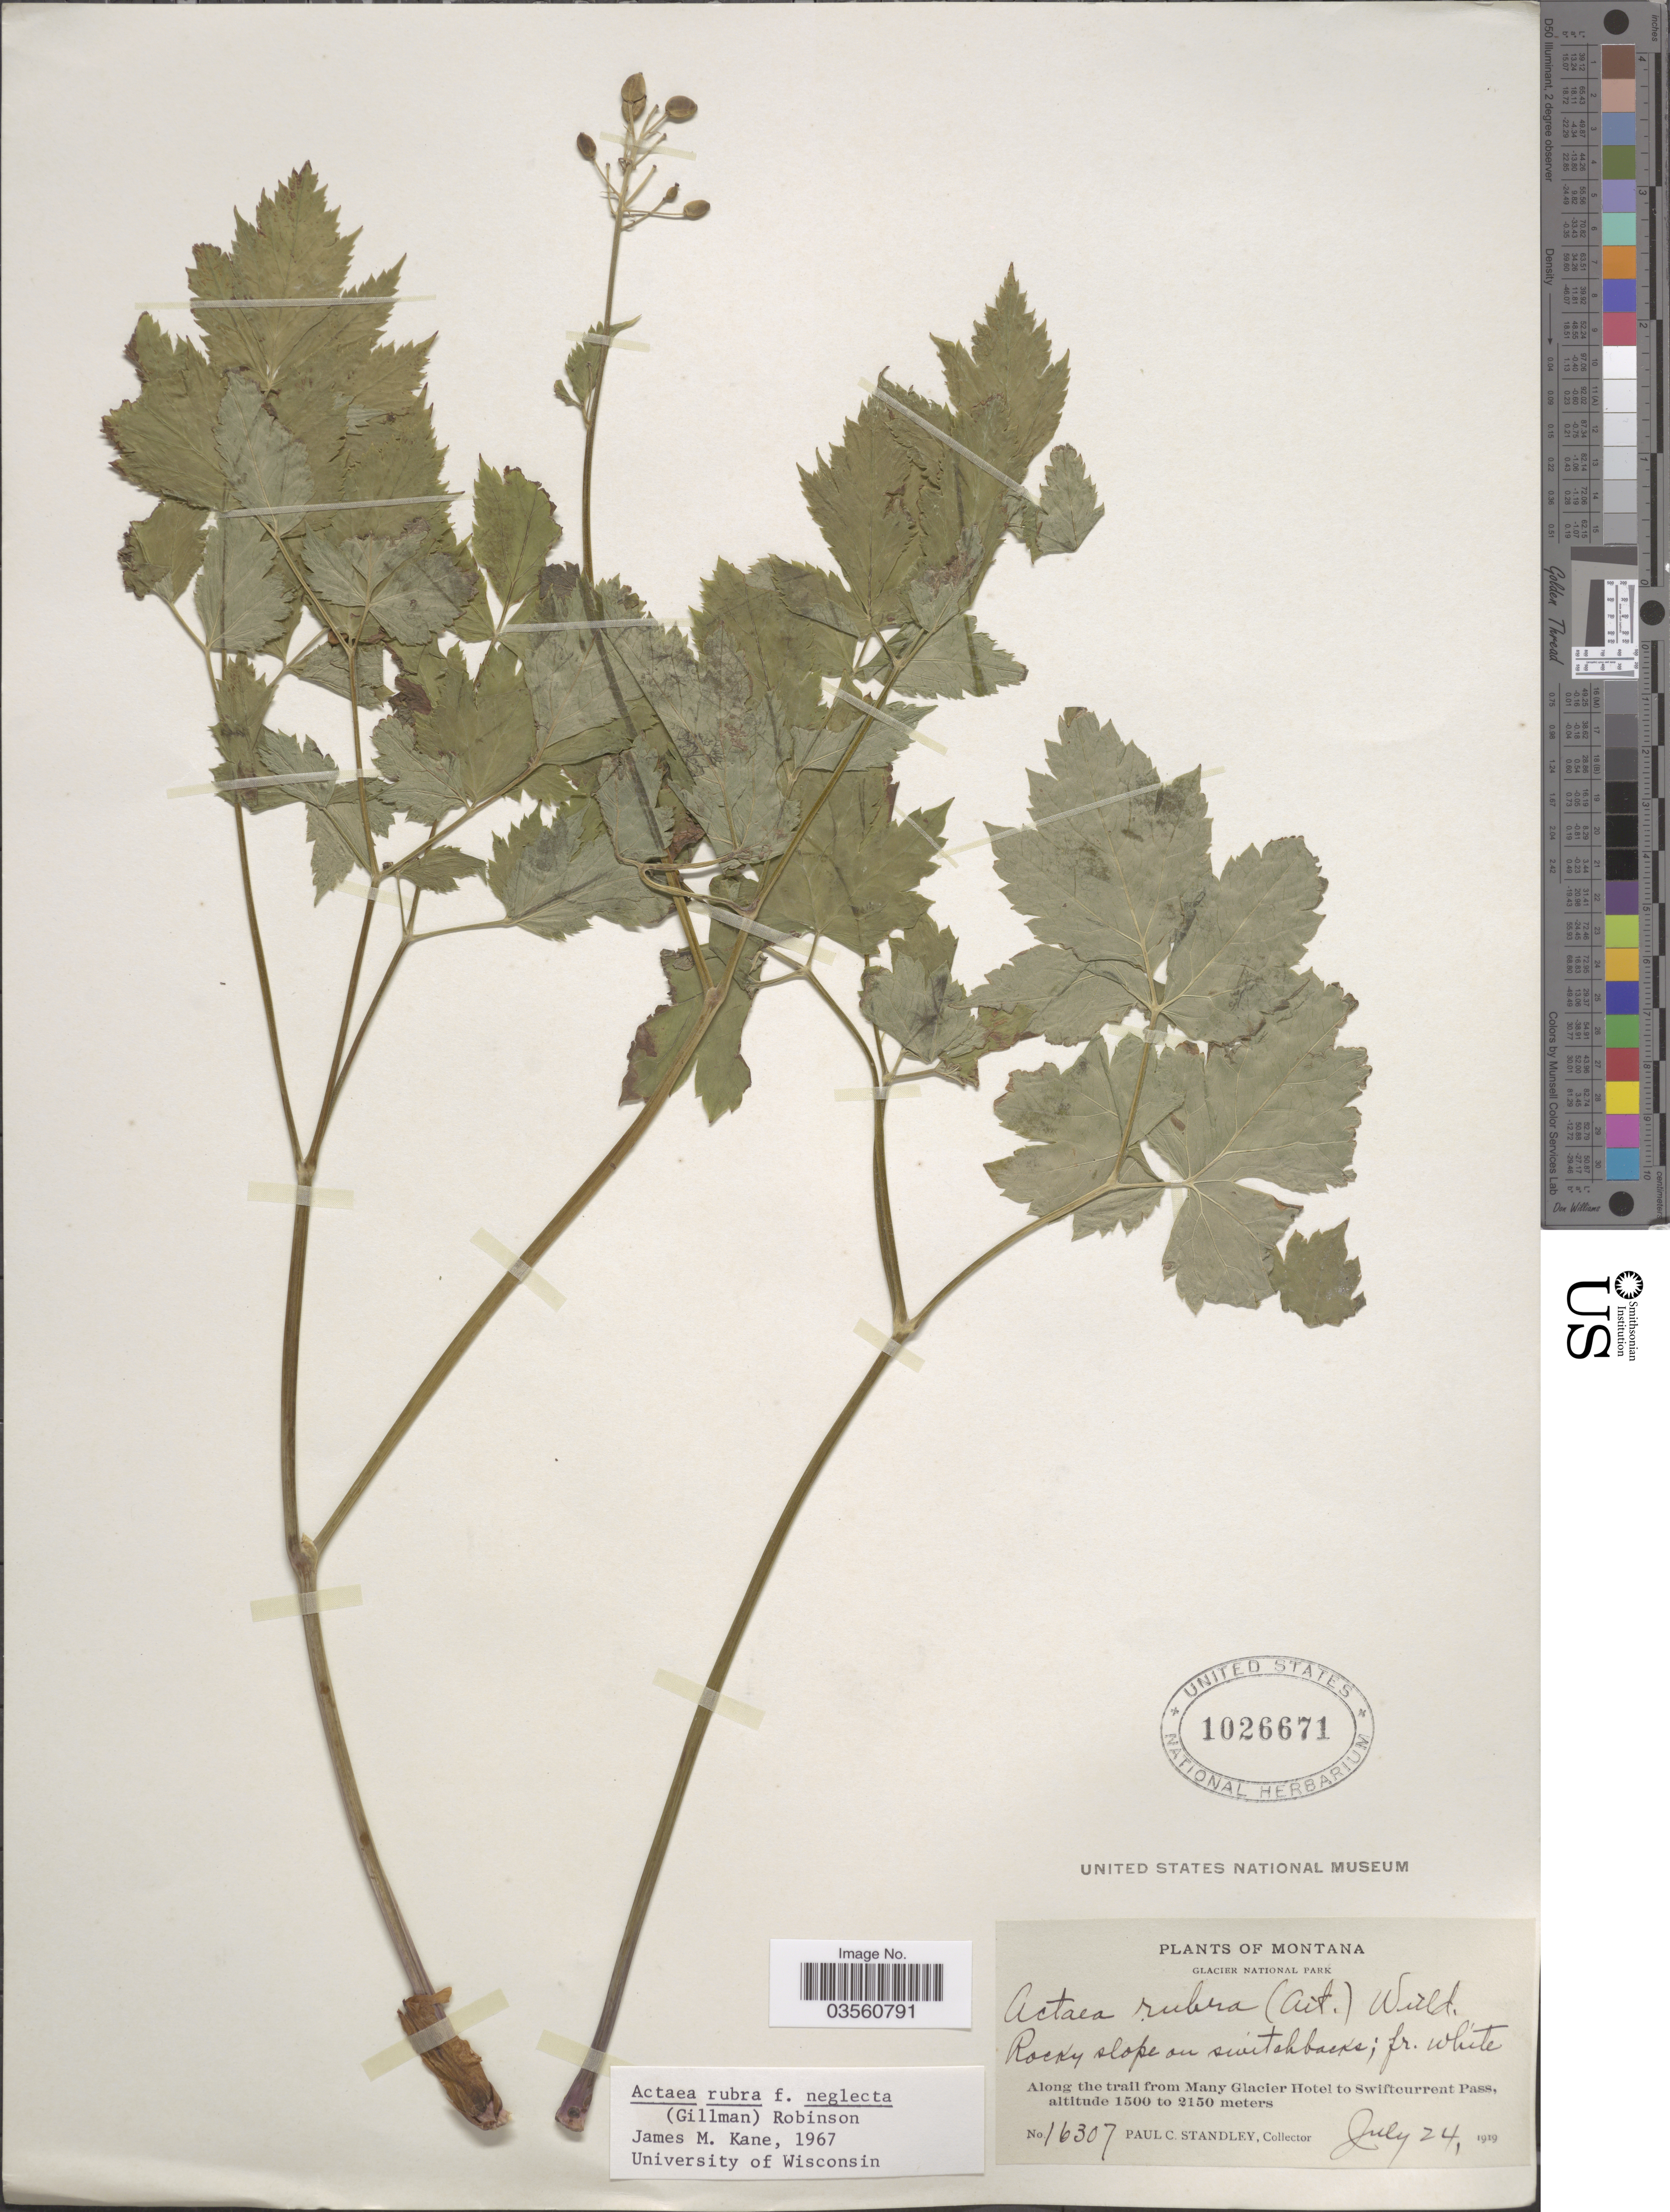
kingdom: Plantae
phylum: Tracheophyta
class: Magnoliopsida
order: Ranunculales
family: Ranunculaceae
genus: Actaea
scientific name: Actaea rubra f. neglecta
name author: (Gillman) B.L. Rob.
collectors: P. C. Standley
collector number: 16307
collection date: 1919-07-24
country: United States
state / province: Montana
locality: Glacier National Park. Along the trail from Many Glacier Hotel to Swiftcurrent Pass.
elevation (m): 1500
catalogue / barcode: US 1026671